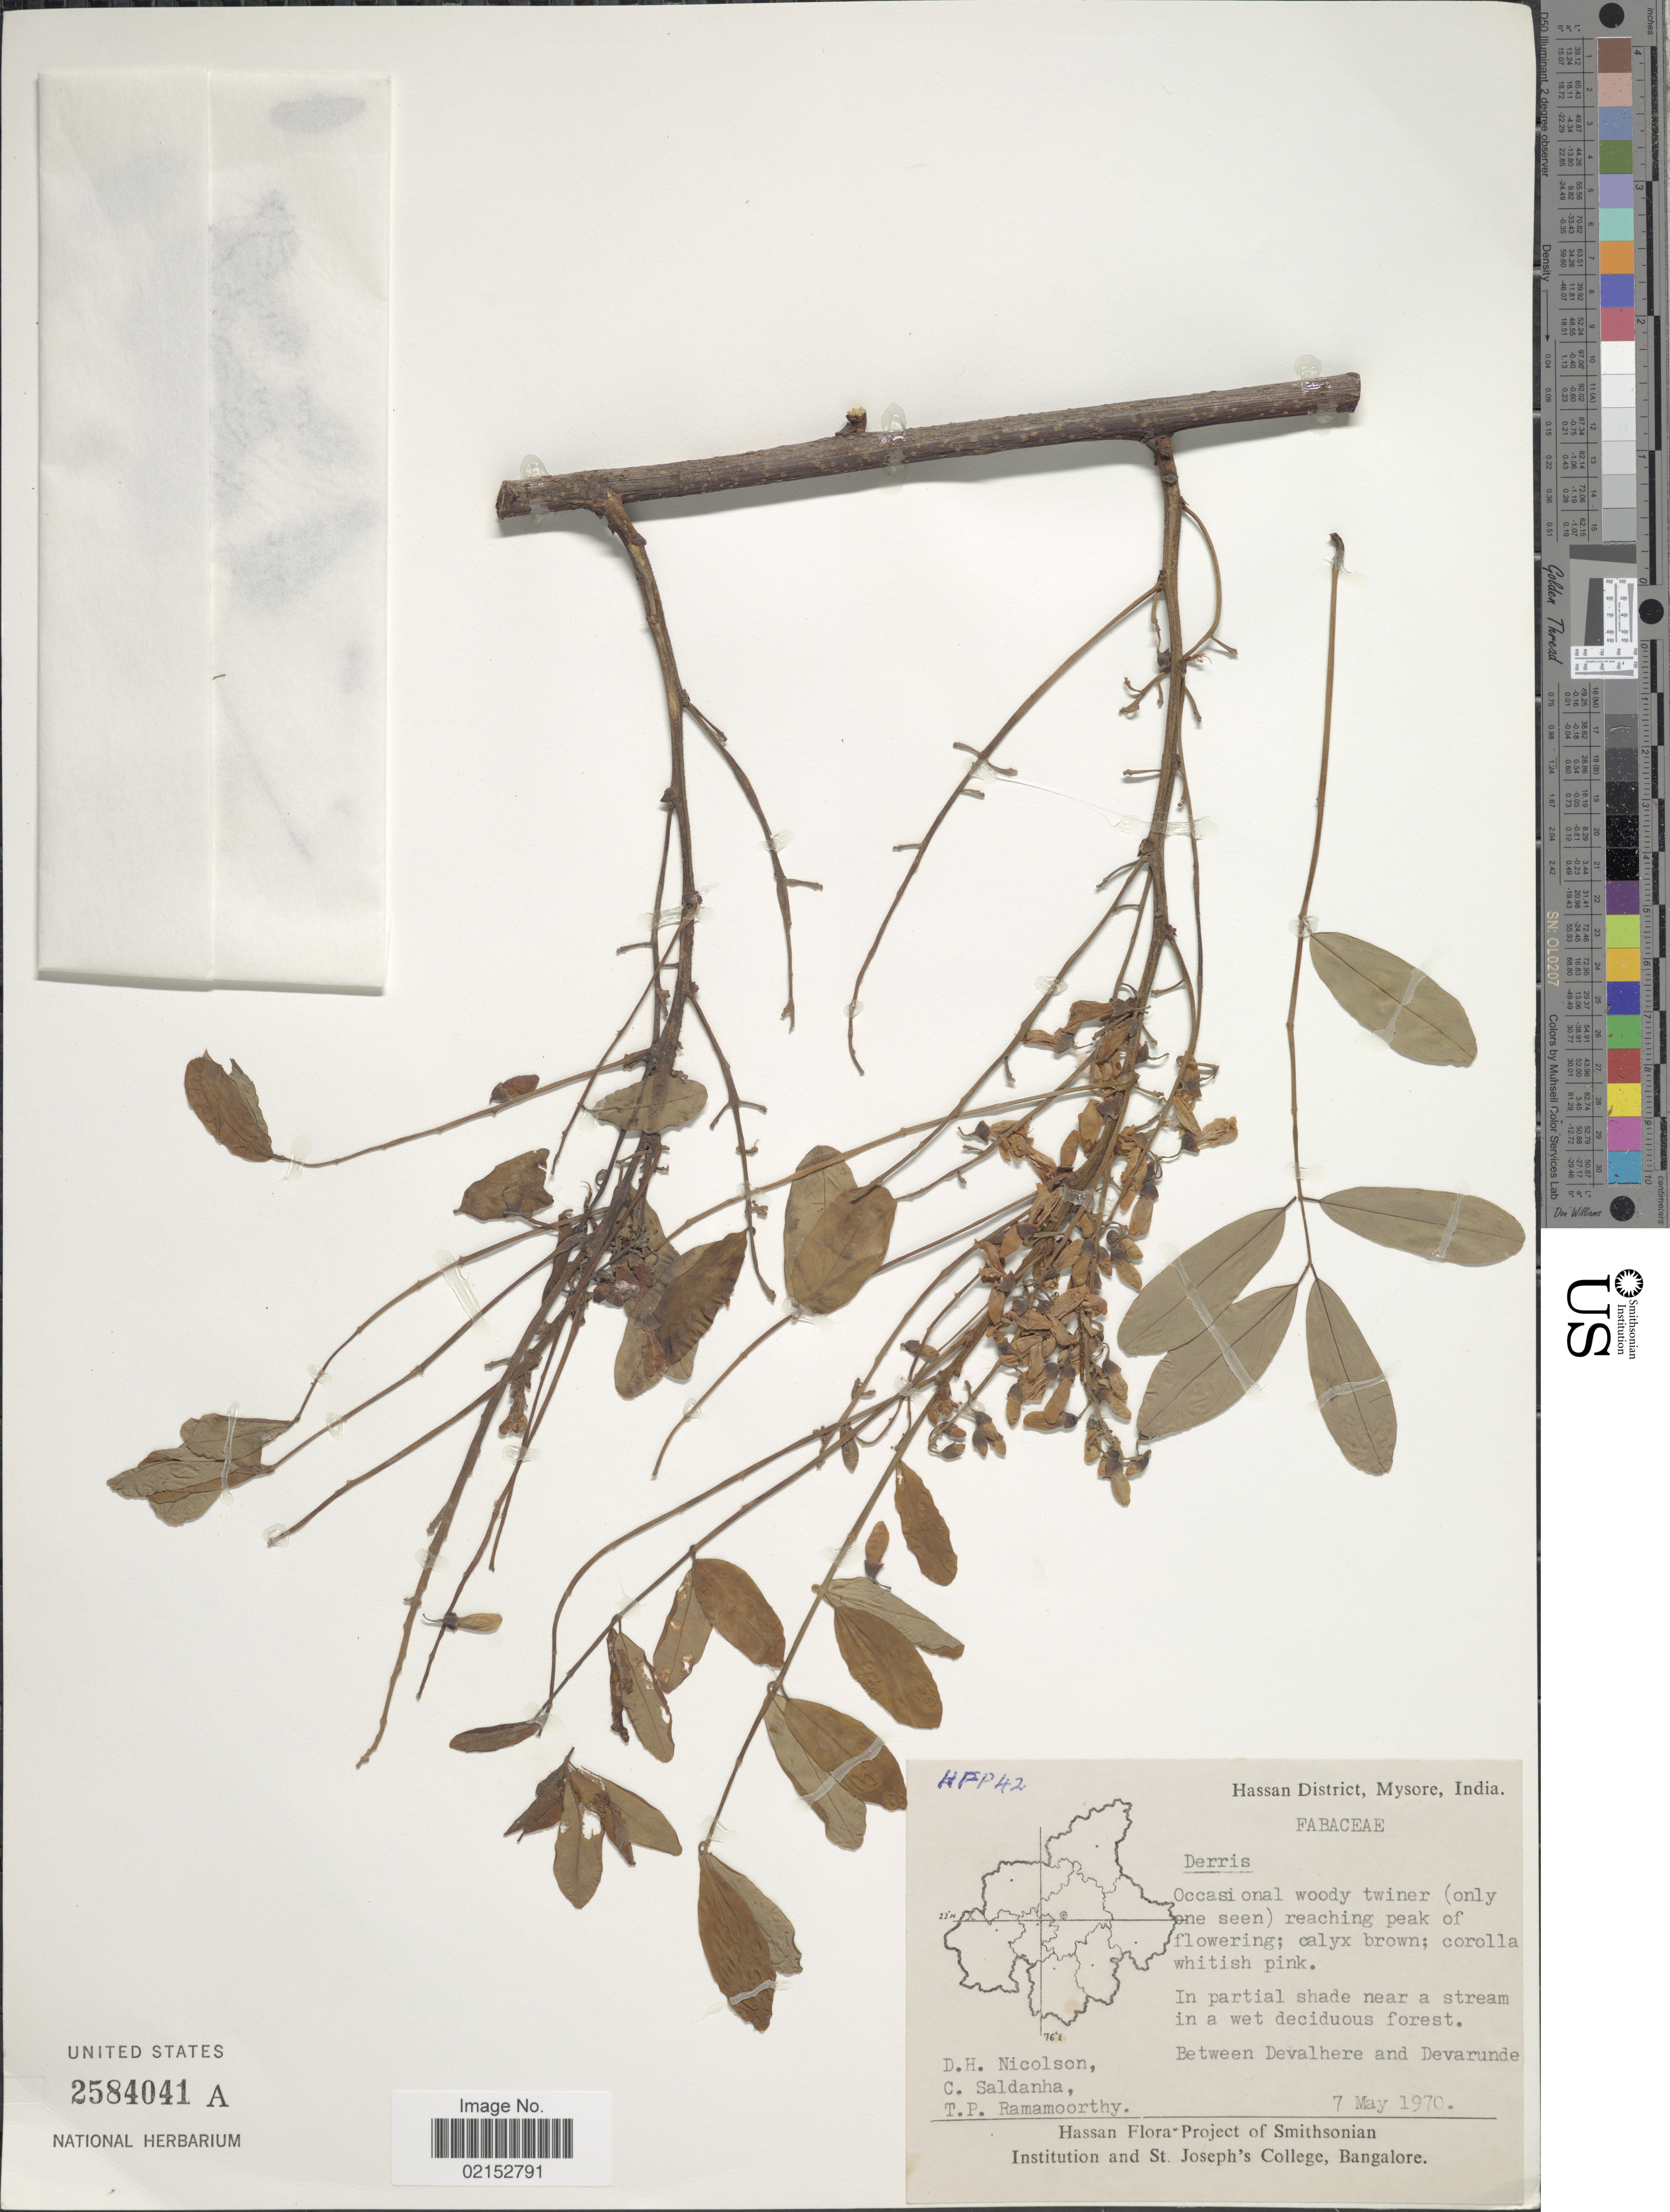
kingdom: Plantae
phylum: Tracheophyta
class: Magnoliopsida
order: Fabales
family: Fabaceae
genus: Derris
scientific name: Derris sp.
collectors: D. H. Nicolson, C. Saldanha & T. P. Ramamoorthy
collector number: HFP 42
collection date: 1970-05-07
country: India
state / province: Karnataka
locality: Hassan District, Mysore, between Devalhere and Devarunde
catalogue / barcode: US 2584041A